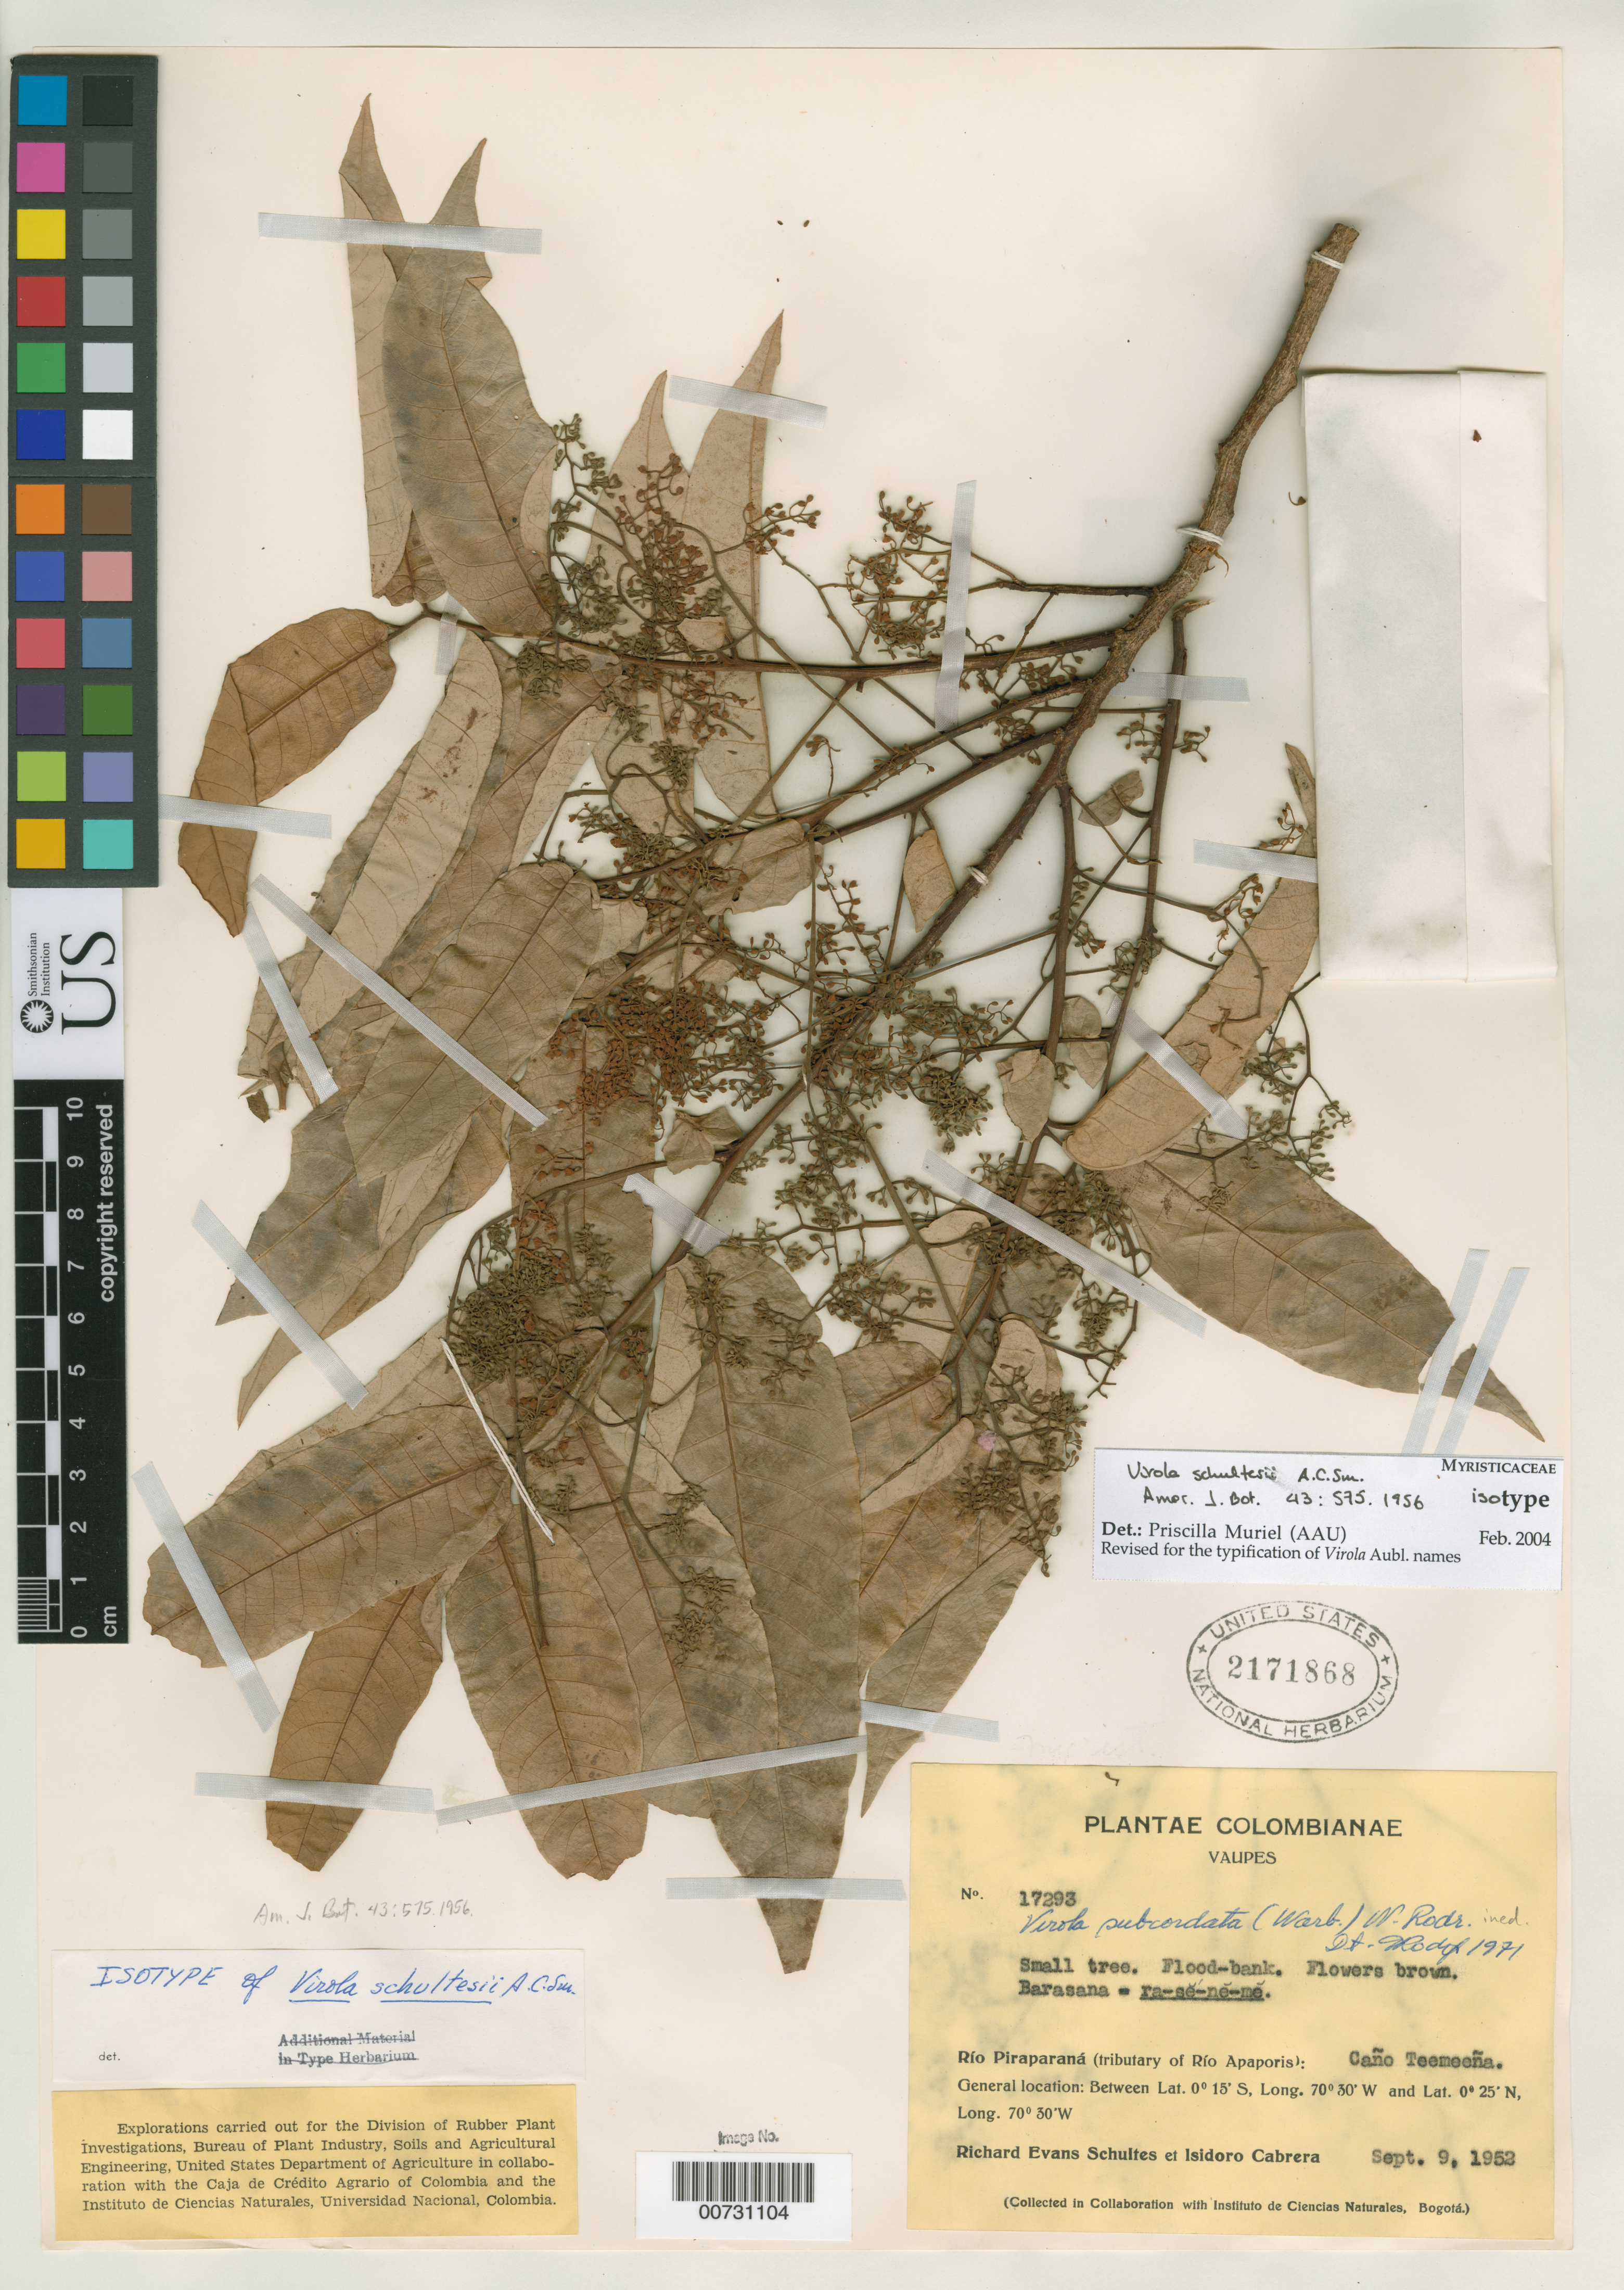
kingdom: Plantae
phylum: Tracheophyta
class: Magnoliopsida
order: Magnoliales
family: Myristicaceae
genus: Virola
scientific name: Virola schultesii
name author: A.C. Sm.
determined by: Muriel M., P., AAU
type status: Isotype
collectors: R. E. Schultes & I. Cabrera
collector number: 17293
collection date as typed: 09 Sep 1952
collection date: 1952-09-09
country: Colombia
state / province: Vaupés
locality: Río Piraparaná (tributary of Río Apaporis): Caño Teemeeña.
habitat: Flood-bank.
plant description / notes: Specimen annotated by W.A. Rodrigues (1971) as "Virola subcordata (Warb.) W. Rodr. n. comb." (apparently never published).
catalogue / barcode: US 2171868